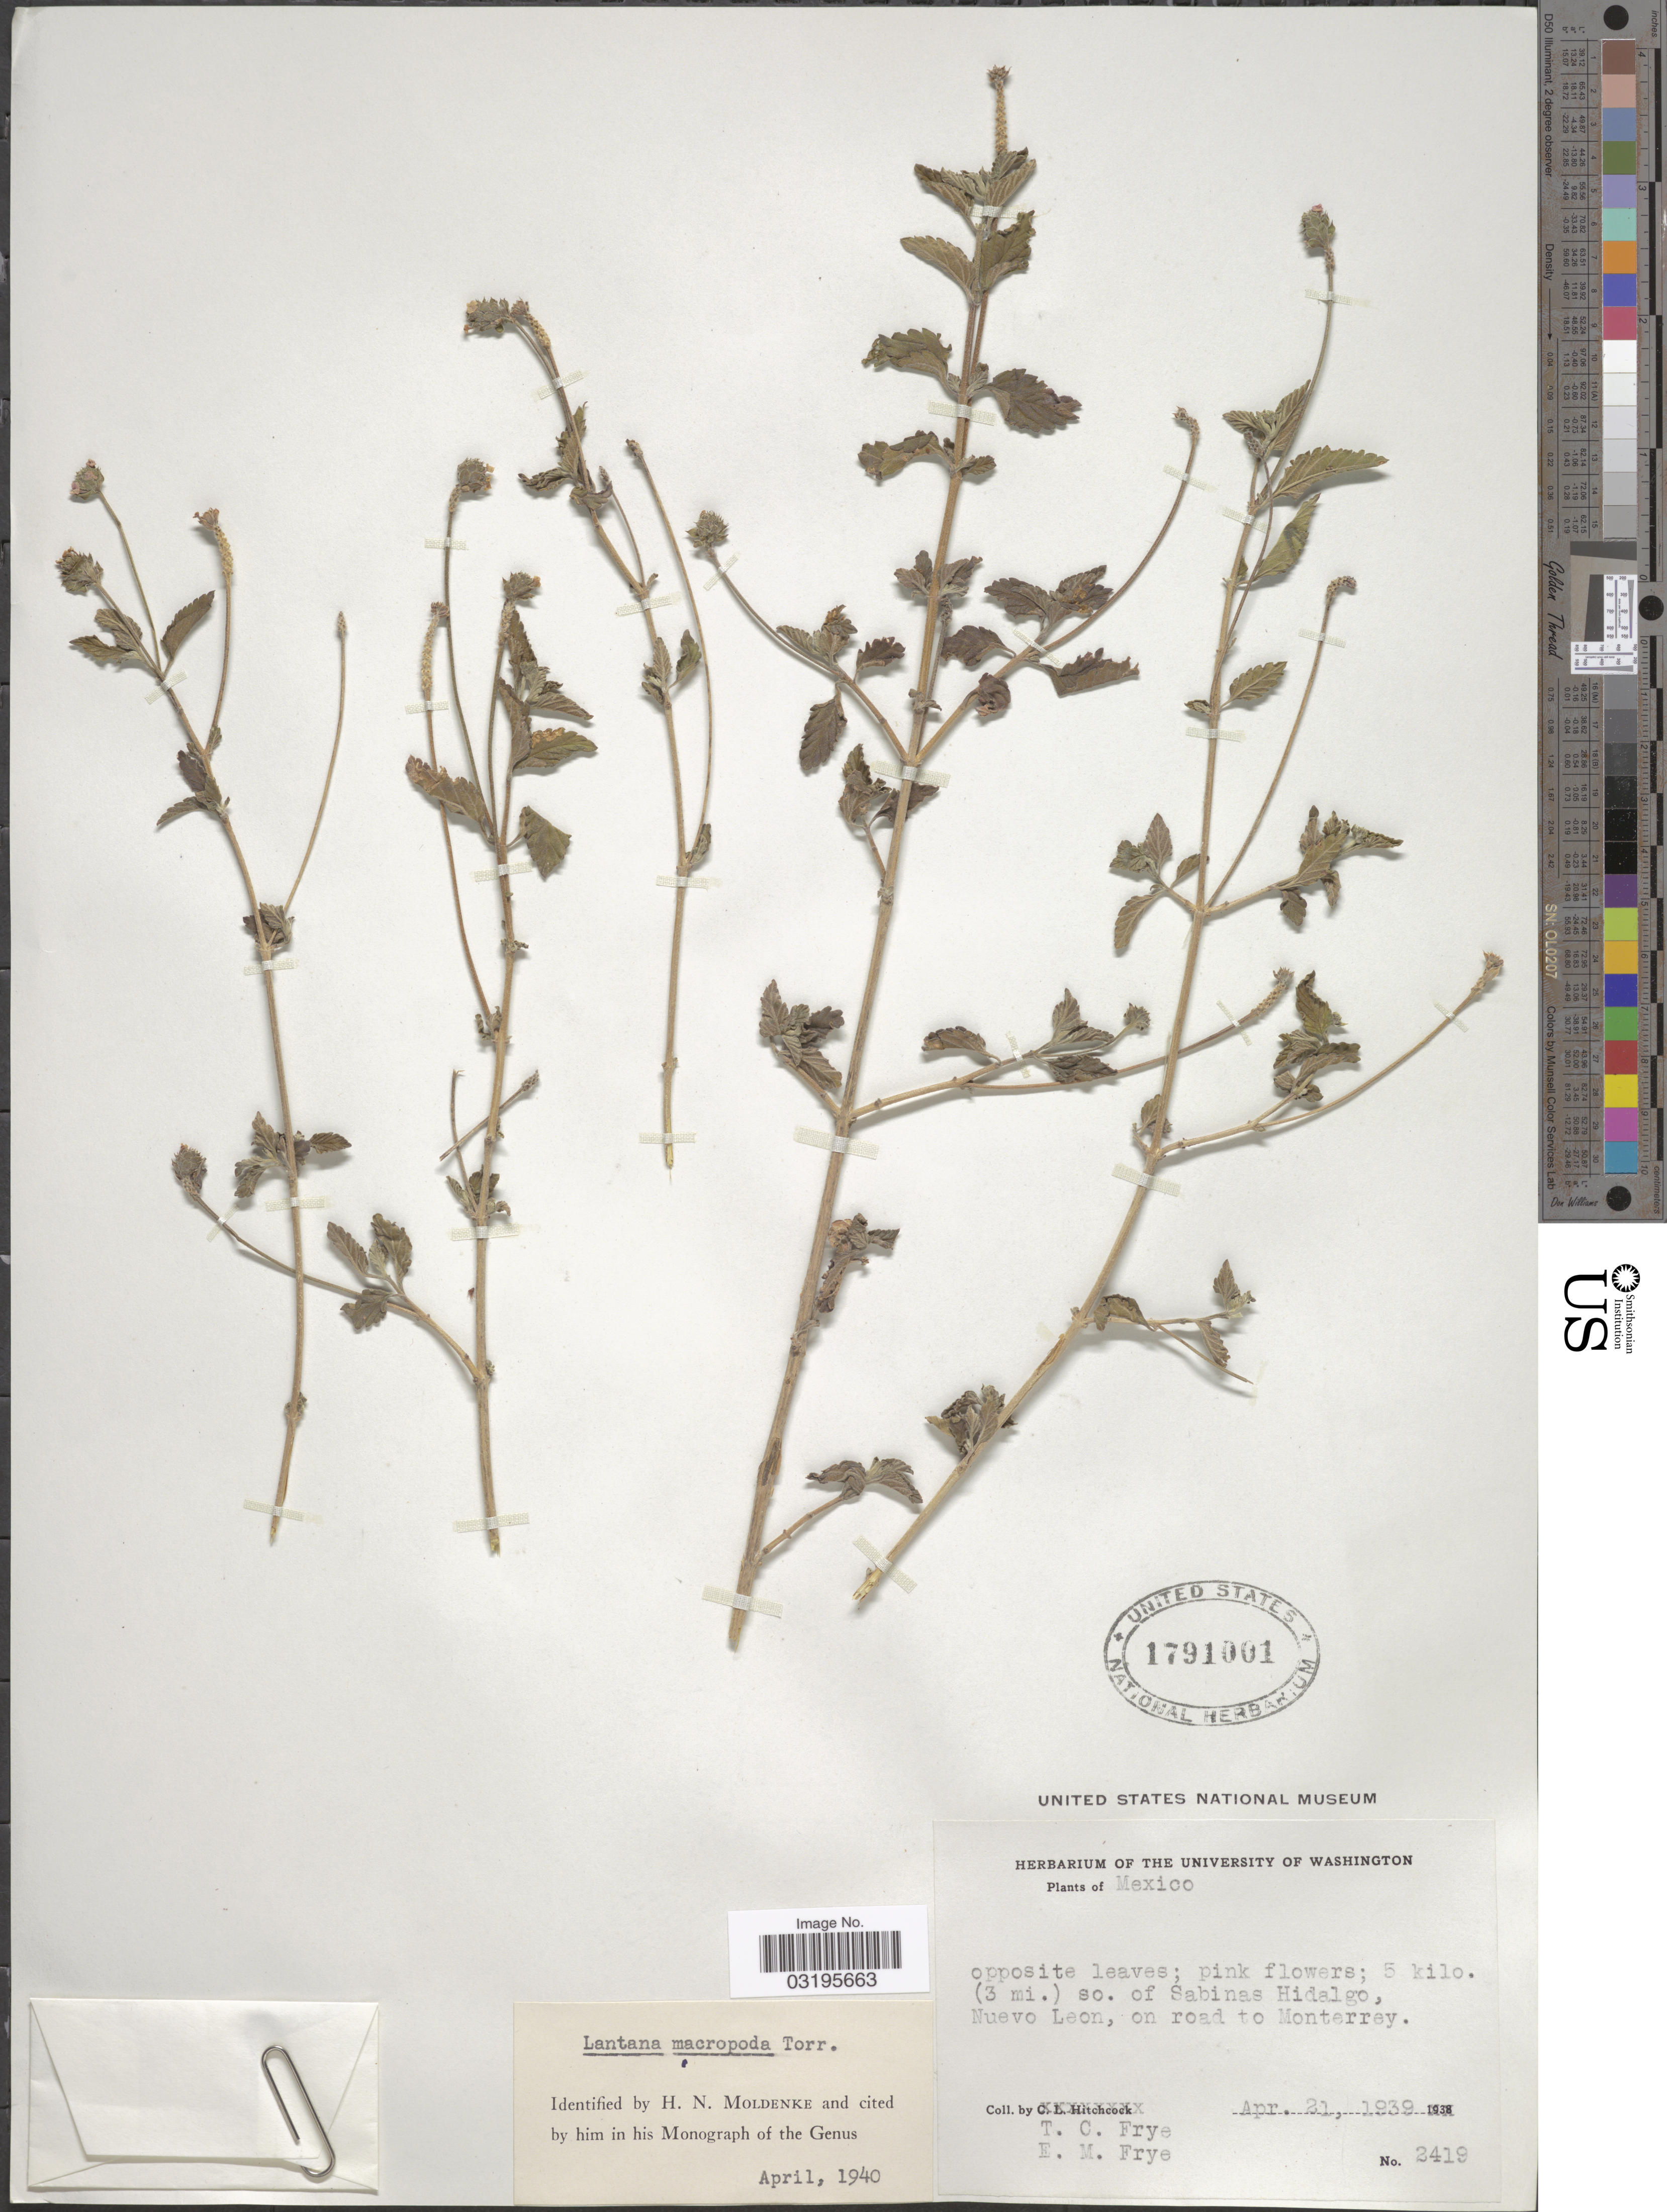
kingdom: Plantae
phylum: Tracheophyta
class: Magnoliopsida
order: Lamiales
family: Verbenaceae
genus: Lantana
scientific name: Lantana macropoda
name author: Torr.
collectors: T. C. Frye & E. Frye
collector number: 2419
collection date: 1939-04-21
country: Mexico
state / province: Nuevo León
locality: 5 kilo. (3 mi.) so. of Sabinas Hidalgo, on road to Monterrey.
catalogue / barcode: US 1791001